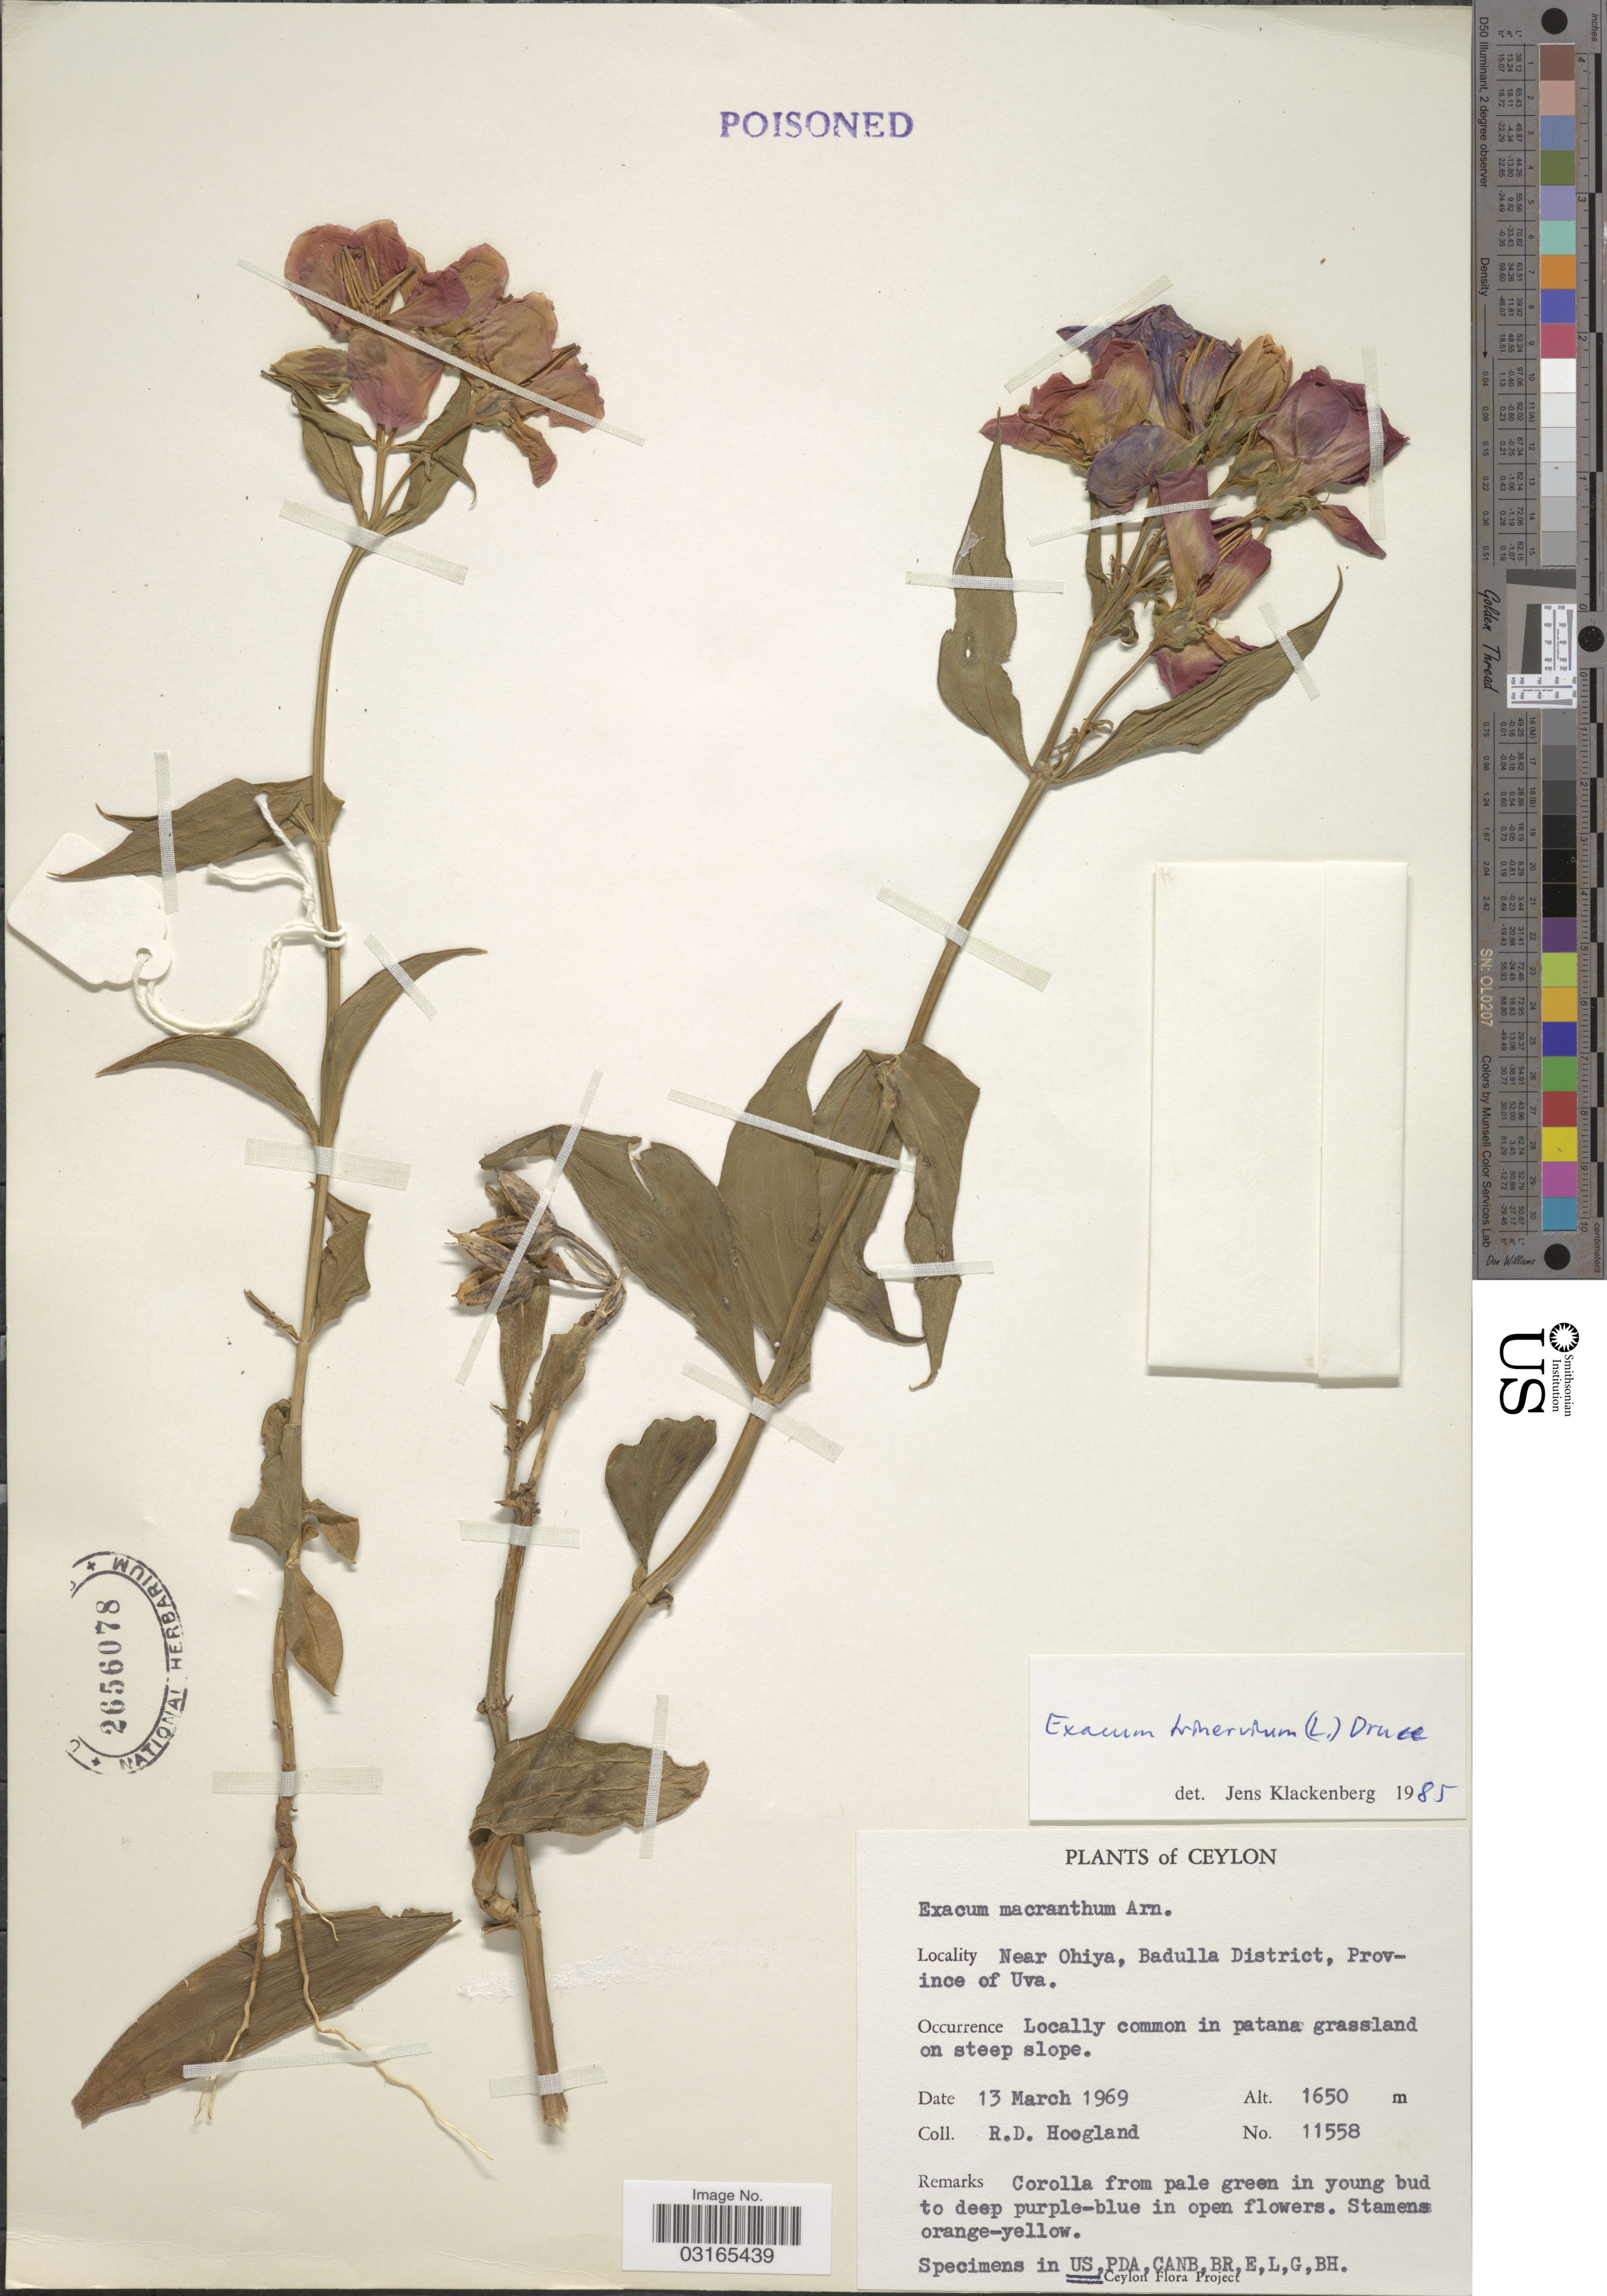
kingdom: Plantae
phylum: Tracheophyta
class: Magnoliopsida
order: Gentianales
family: Gentianaceae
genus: Exacum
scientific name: Exacum trinervium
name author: (L.) Druce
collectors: R. D. Hoogland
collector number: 11558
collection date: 1969-03-13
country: Sri Lanka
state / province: Uva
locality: Ceylon. Near Ohiya, Badulla District.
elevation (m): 1650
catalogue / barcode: US 2656078